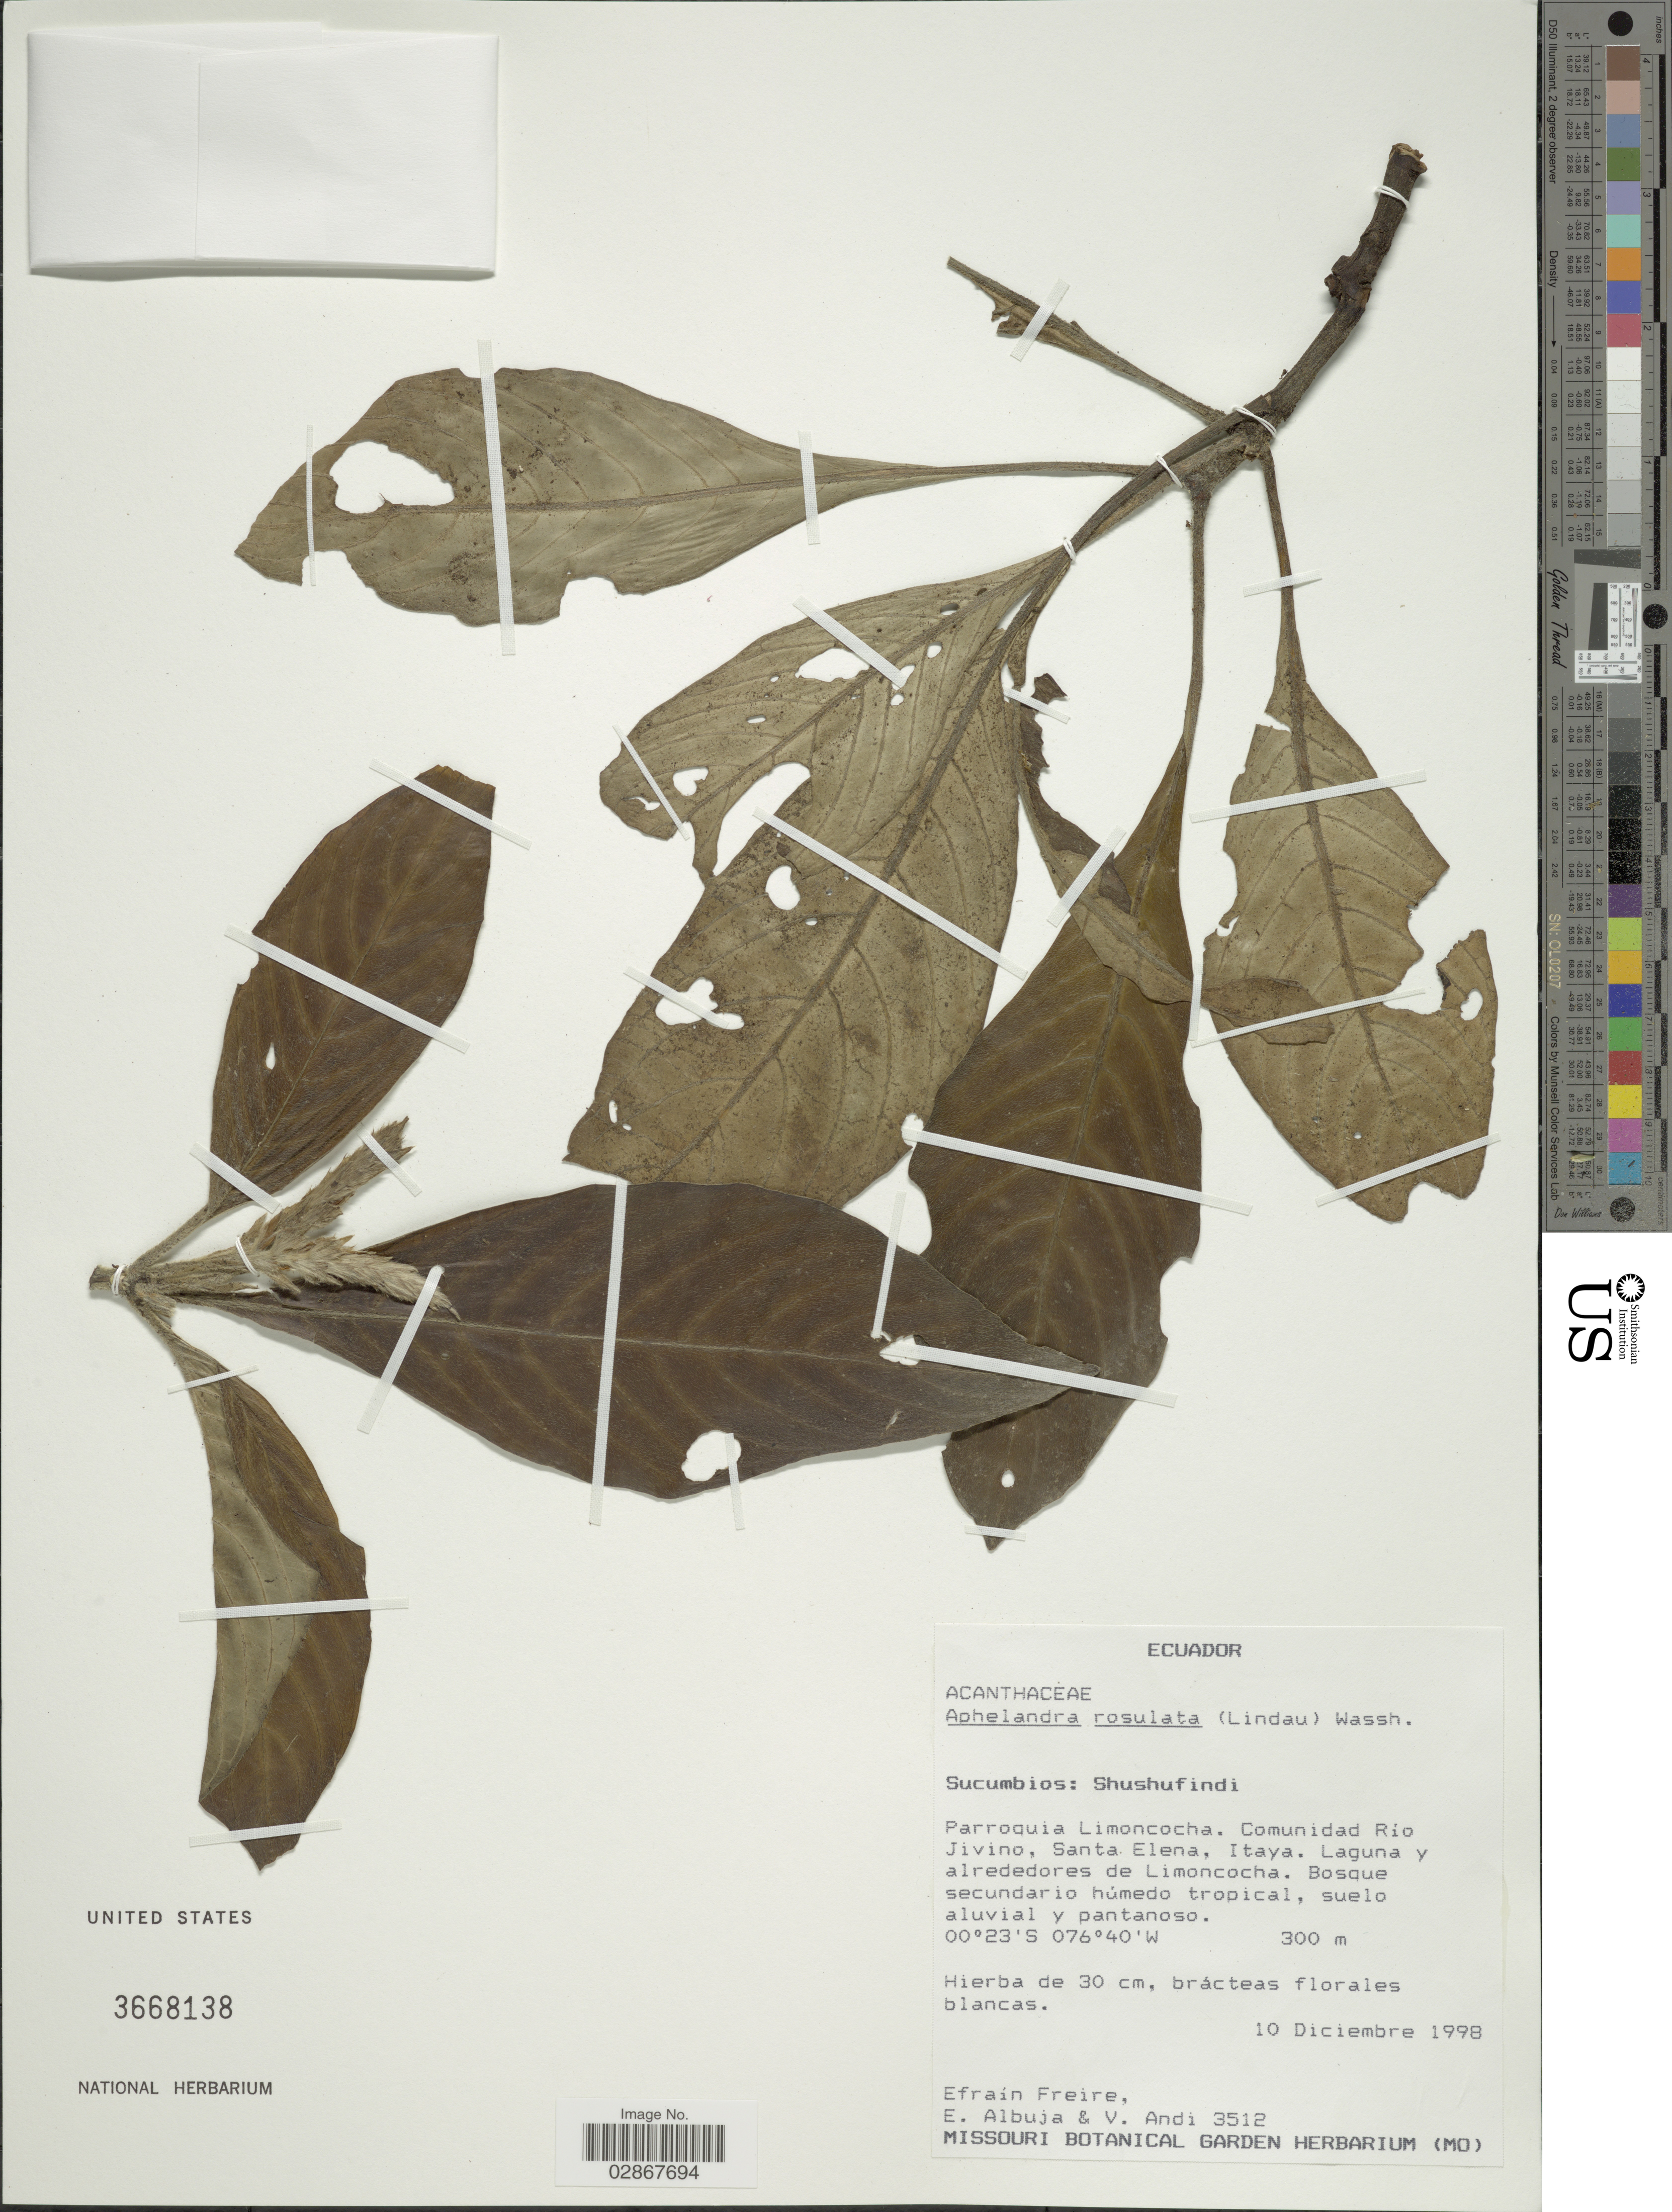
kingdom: Plantae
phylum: Tracheophyta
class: Magnoliopsida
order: Lamiales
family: Acanthaceae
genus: Aphelandra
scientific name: Aphelandra rosulata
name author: (Lindau) Wassh.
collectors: E. Freire, E. Albuja & V. Andi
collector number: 3512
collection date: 1998-12-10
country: Ecuador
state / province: Sucumbíos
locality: Shushufindi. Parroquia Limoncocha. Comunidad Rio Jivino, Santa Elena. Itaya. Laguna y alrededores de Limoncocha.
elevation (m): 300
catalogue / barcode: US 3668138